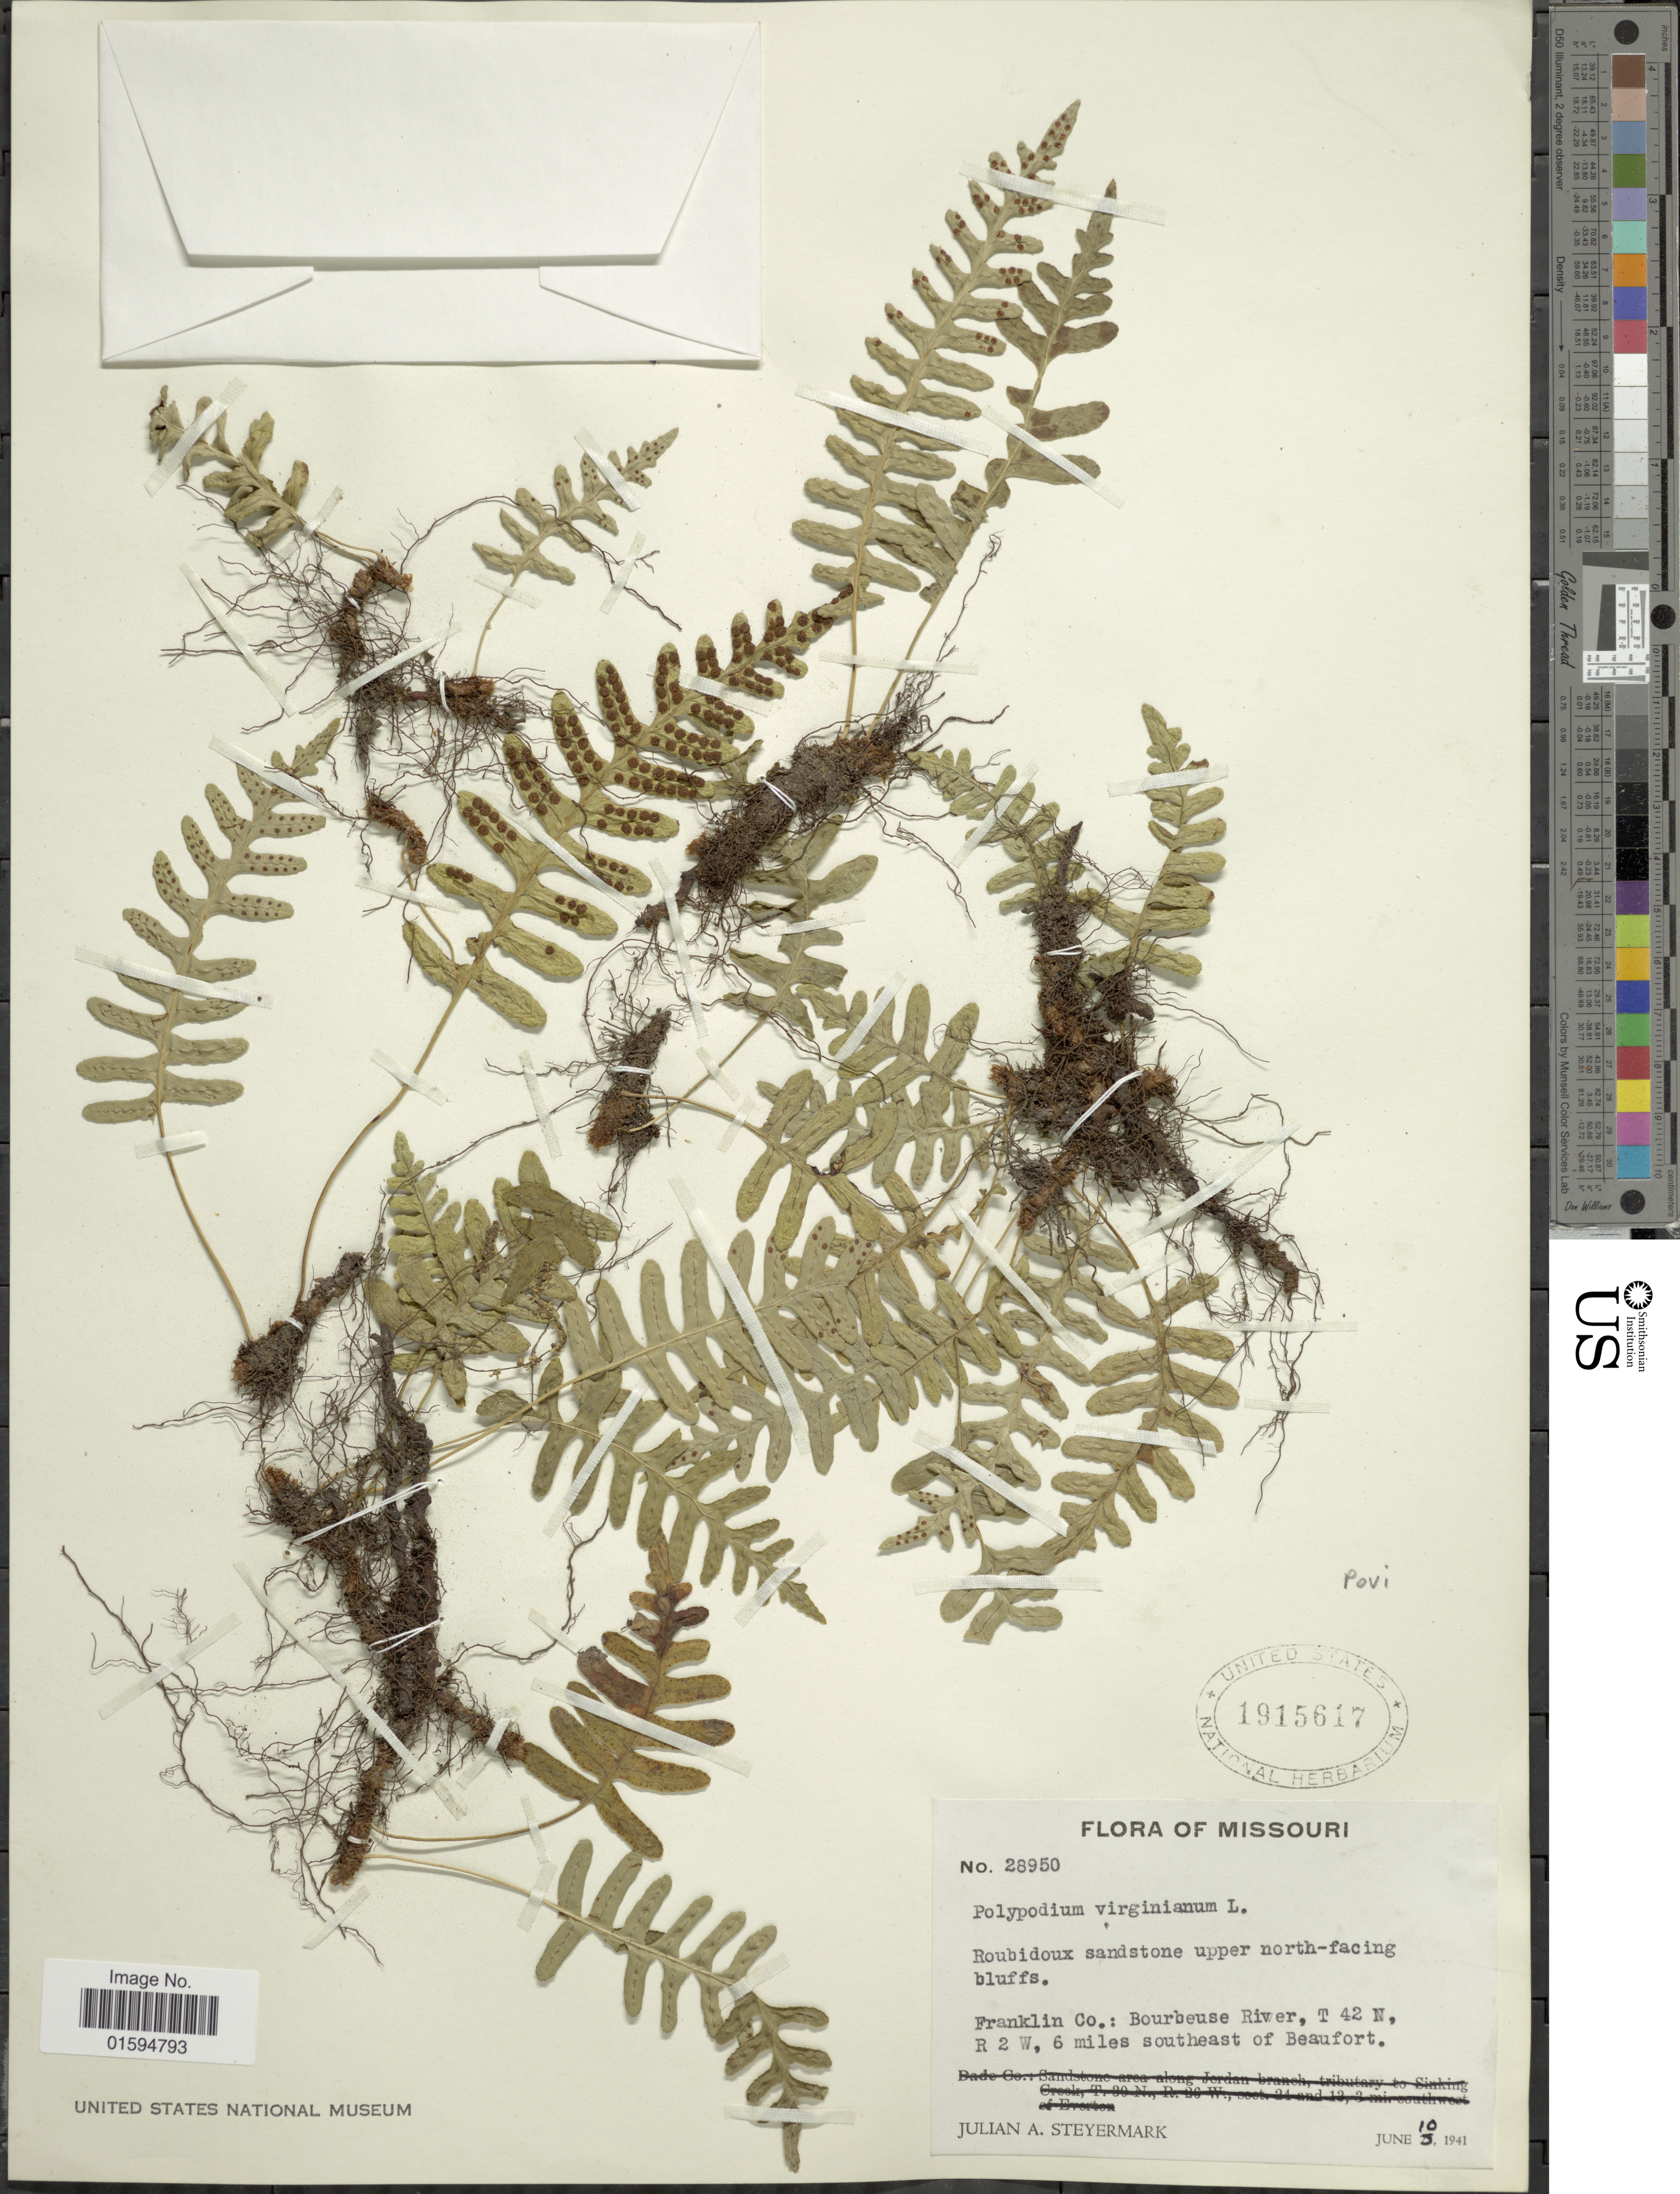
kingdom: Plantae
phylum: Tracheophyta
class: Polypodiopsida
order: Polypodiales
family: Polypodiaceae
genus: Polypodium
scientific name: Polypodium virginianum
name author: L.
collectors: J. Steyermark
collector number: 28950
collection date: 1941-06-10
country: United States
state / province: Missouri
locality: FRnaklin Co.: Bourbeuse River, T42 N R2 W, 6 miles Southeast of Beaufort.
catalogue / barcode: US 1915617